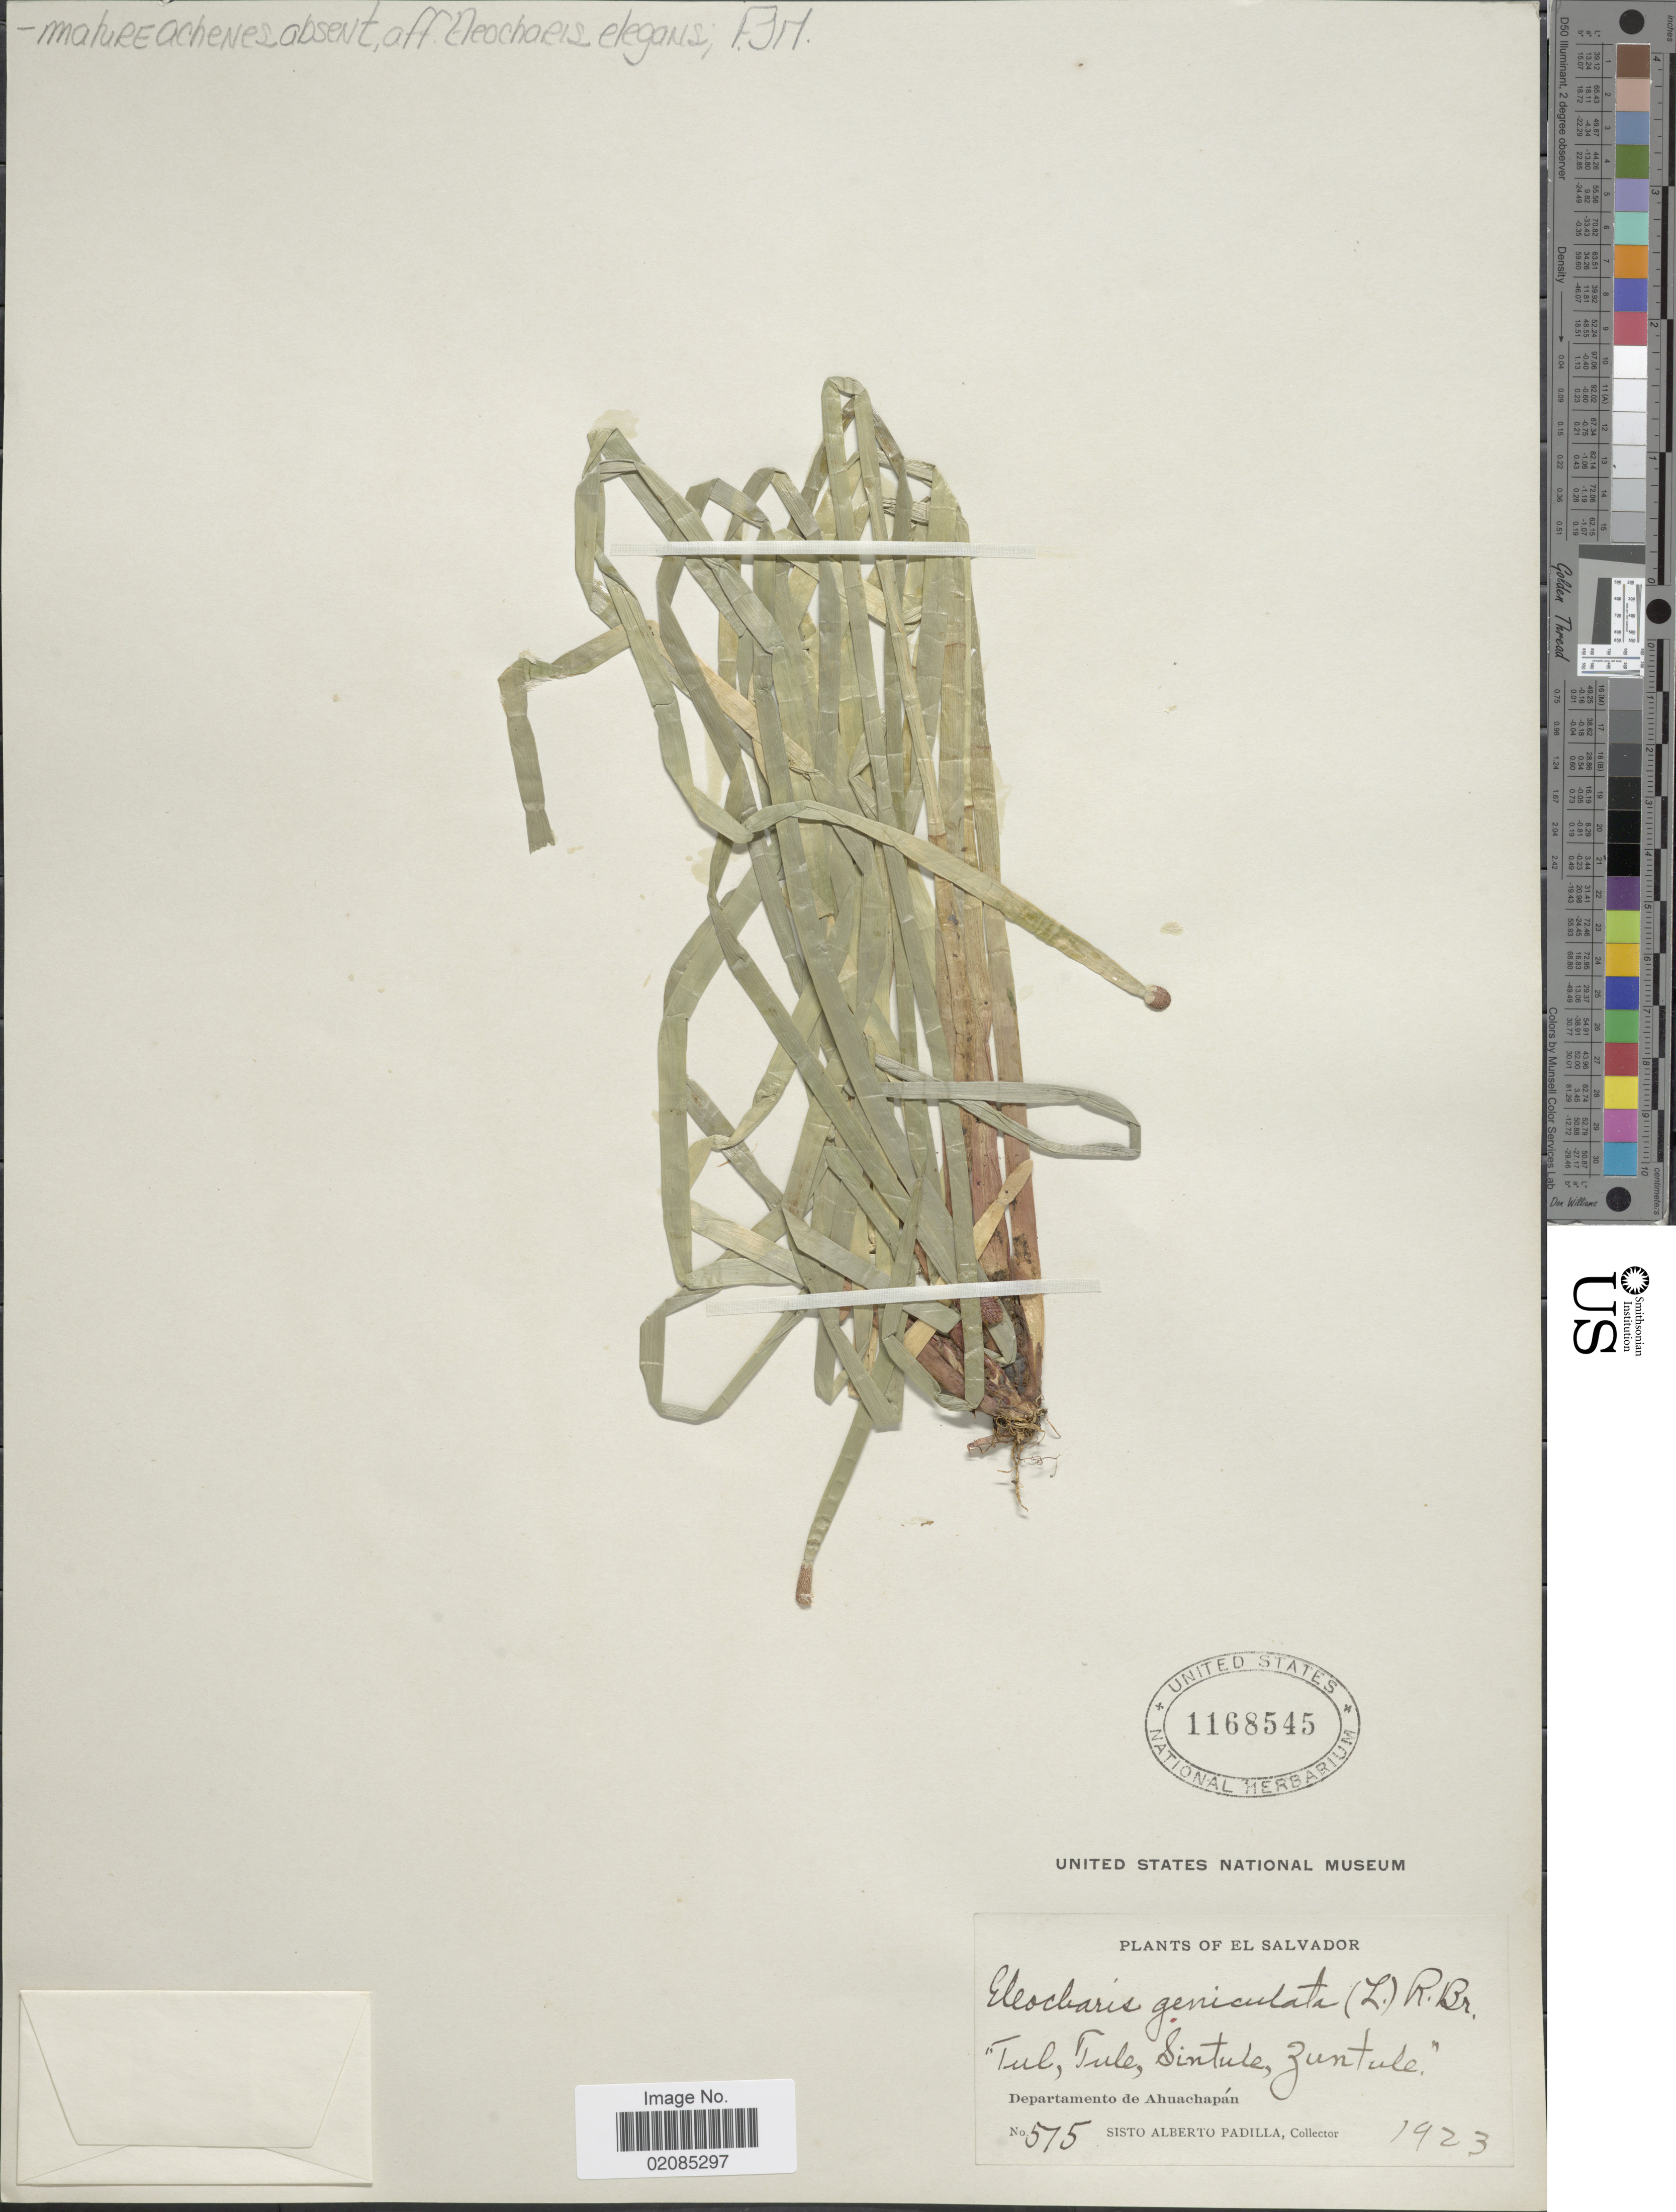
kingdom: Plantae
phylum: Tracheophyta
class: Liliopsida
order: Poales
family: Cyperaceae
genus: Eleocharis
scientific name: Eleocharis elegans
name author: (Kunth) Roem. & Schult.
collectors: S. A. Padilla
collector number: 575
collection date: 1923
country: El Salvador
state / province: Ahuachapan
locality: Departamento de Ahuachapan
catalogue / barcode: US 1168545